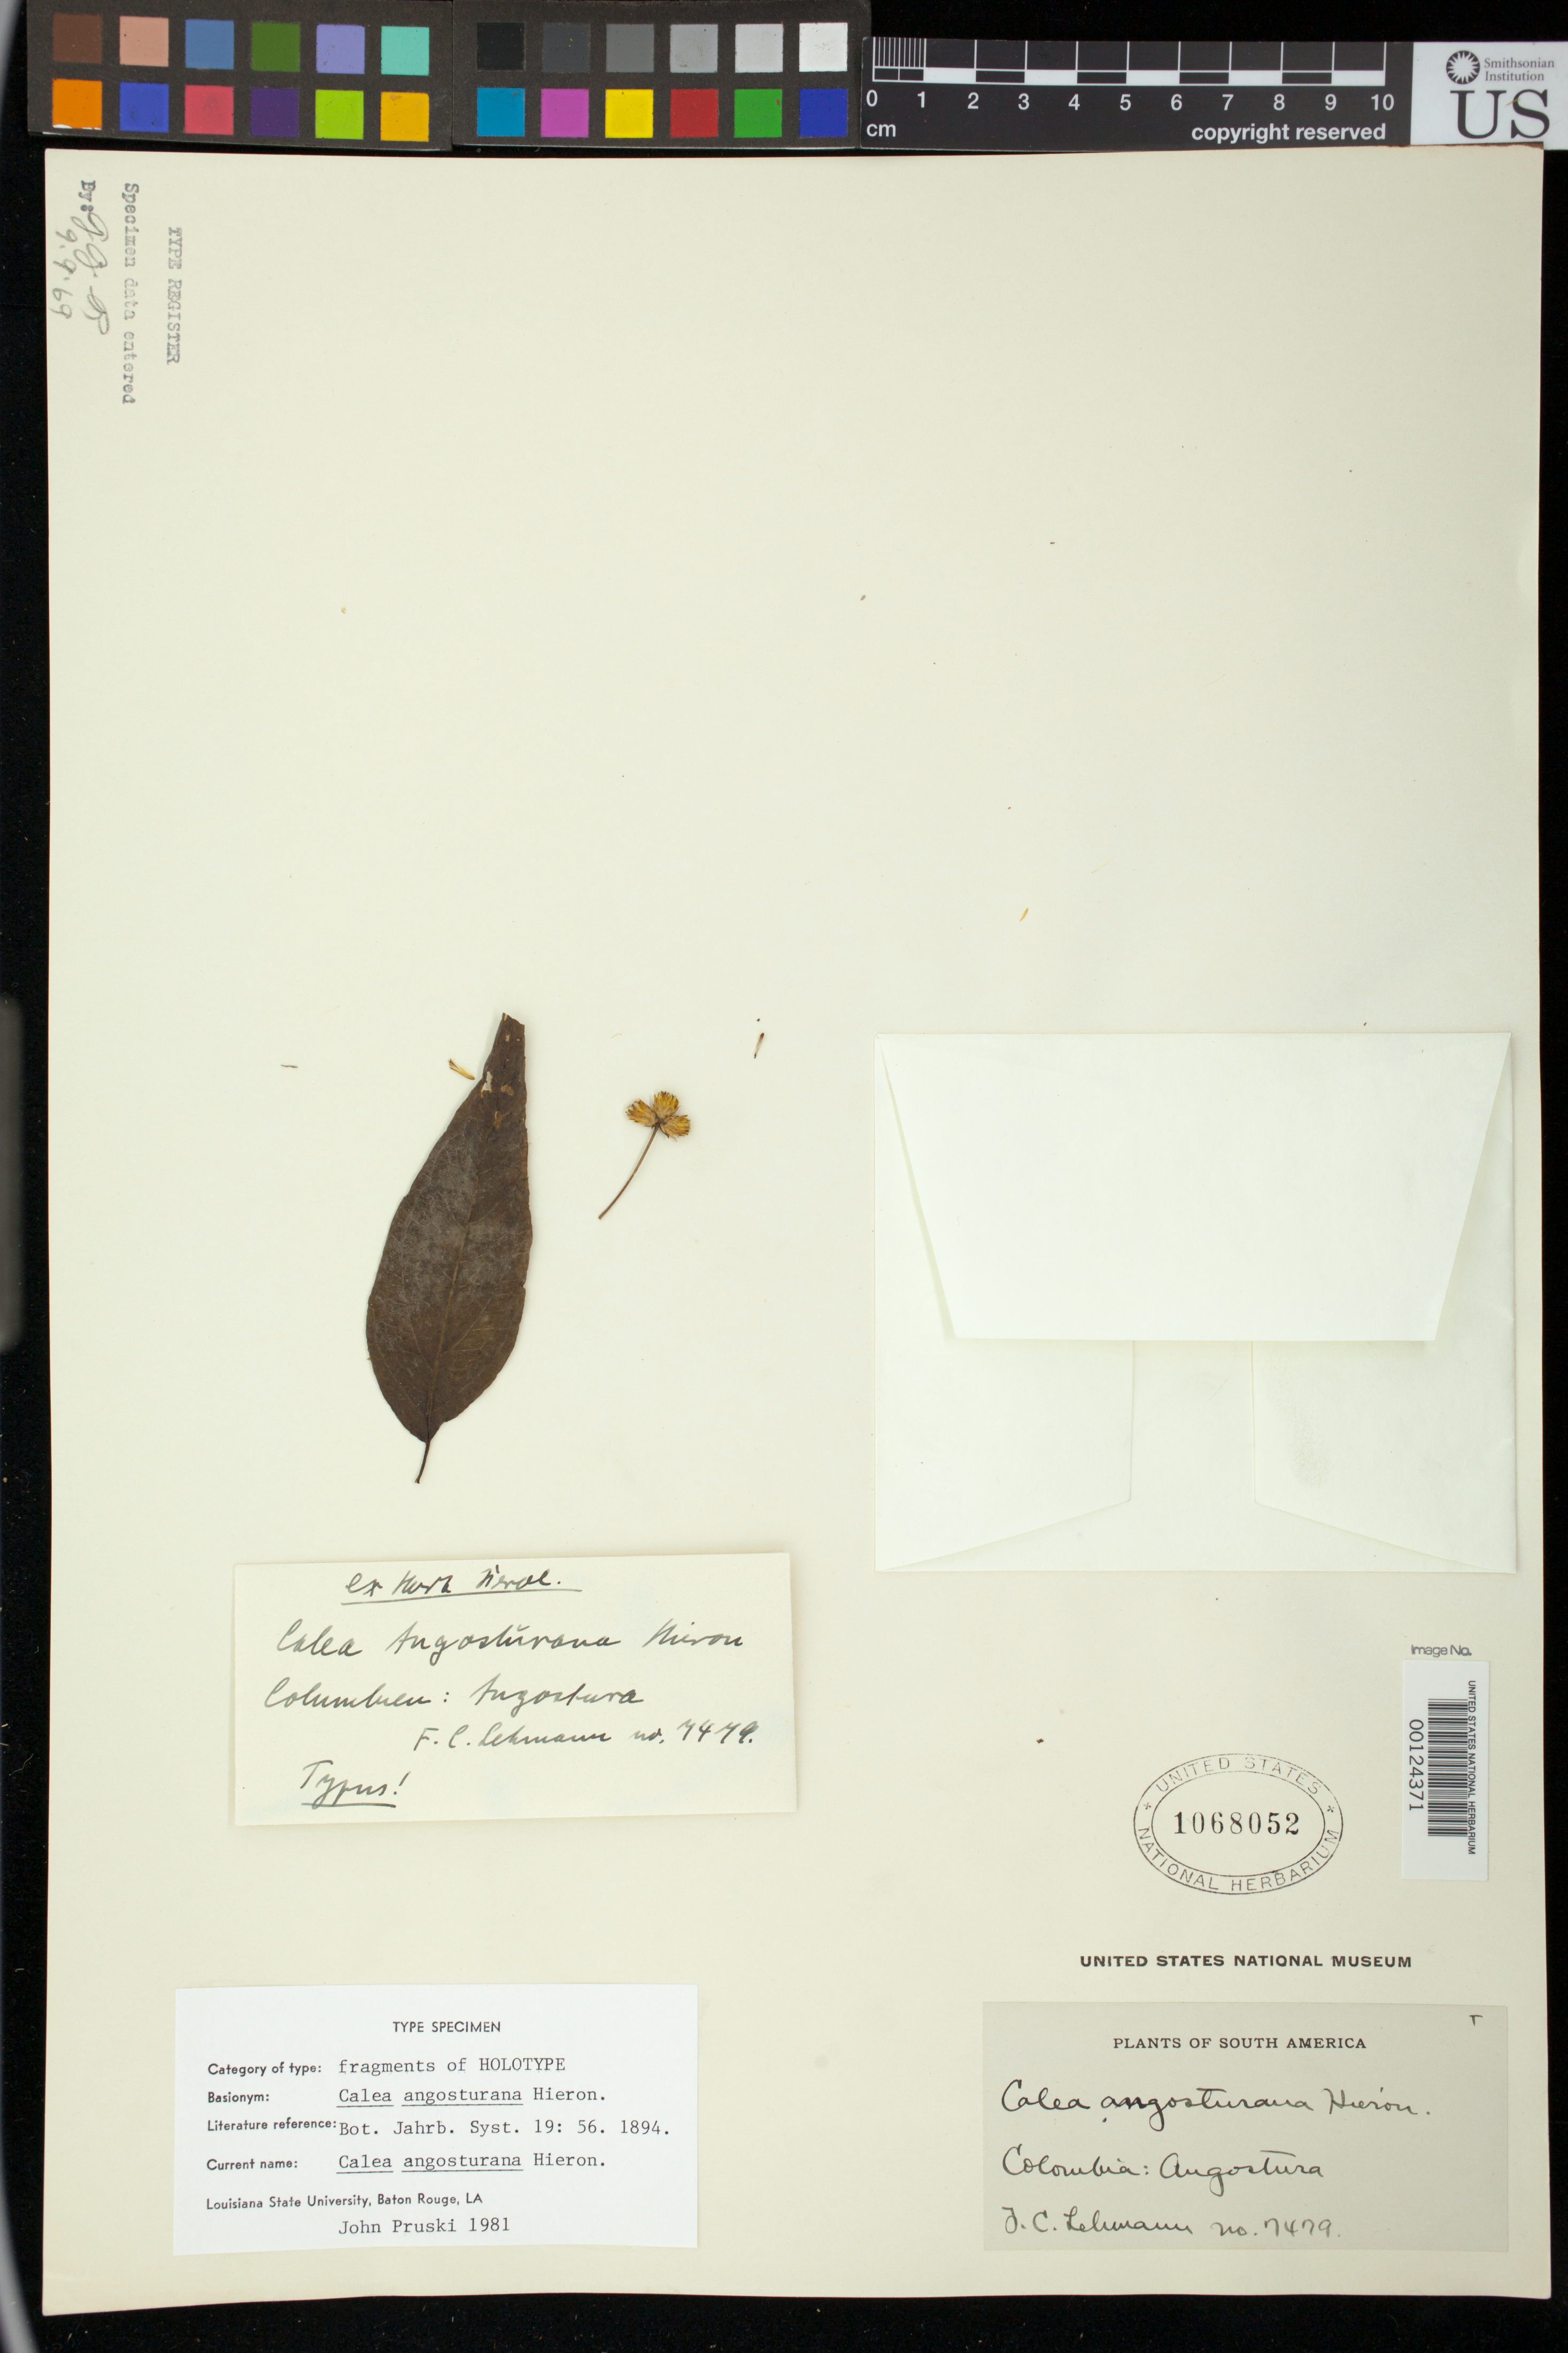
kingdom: Plantae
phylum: Tracheophyta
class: Magnoliopsida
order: Asterales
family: Asteraceae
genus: Calea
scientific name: Calea angosturana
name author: Hieron.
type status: Type Collection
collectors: F. C. Lehmann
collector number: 7479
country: Colombia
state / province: Antioquia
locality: Angostura.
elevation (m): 1500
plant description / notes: Fragmentary material of type specimen ex herb. Berlin (? handwritten note in fragment pocket)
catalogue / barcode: US 1068052